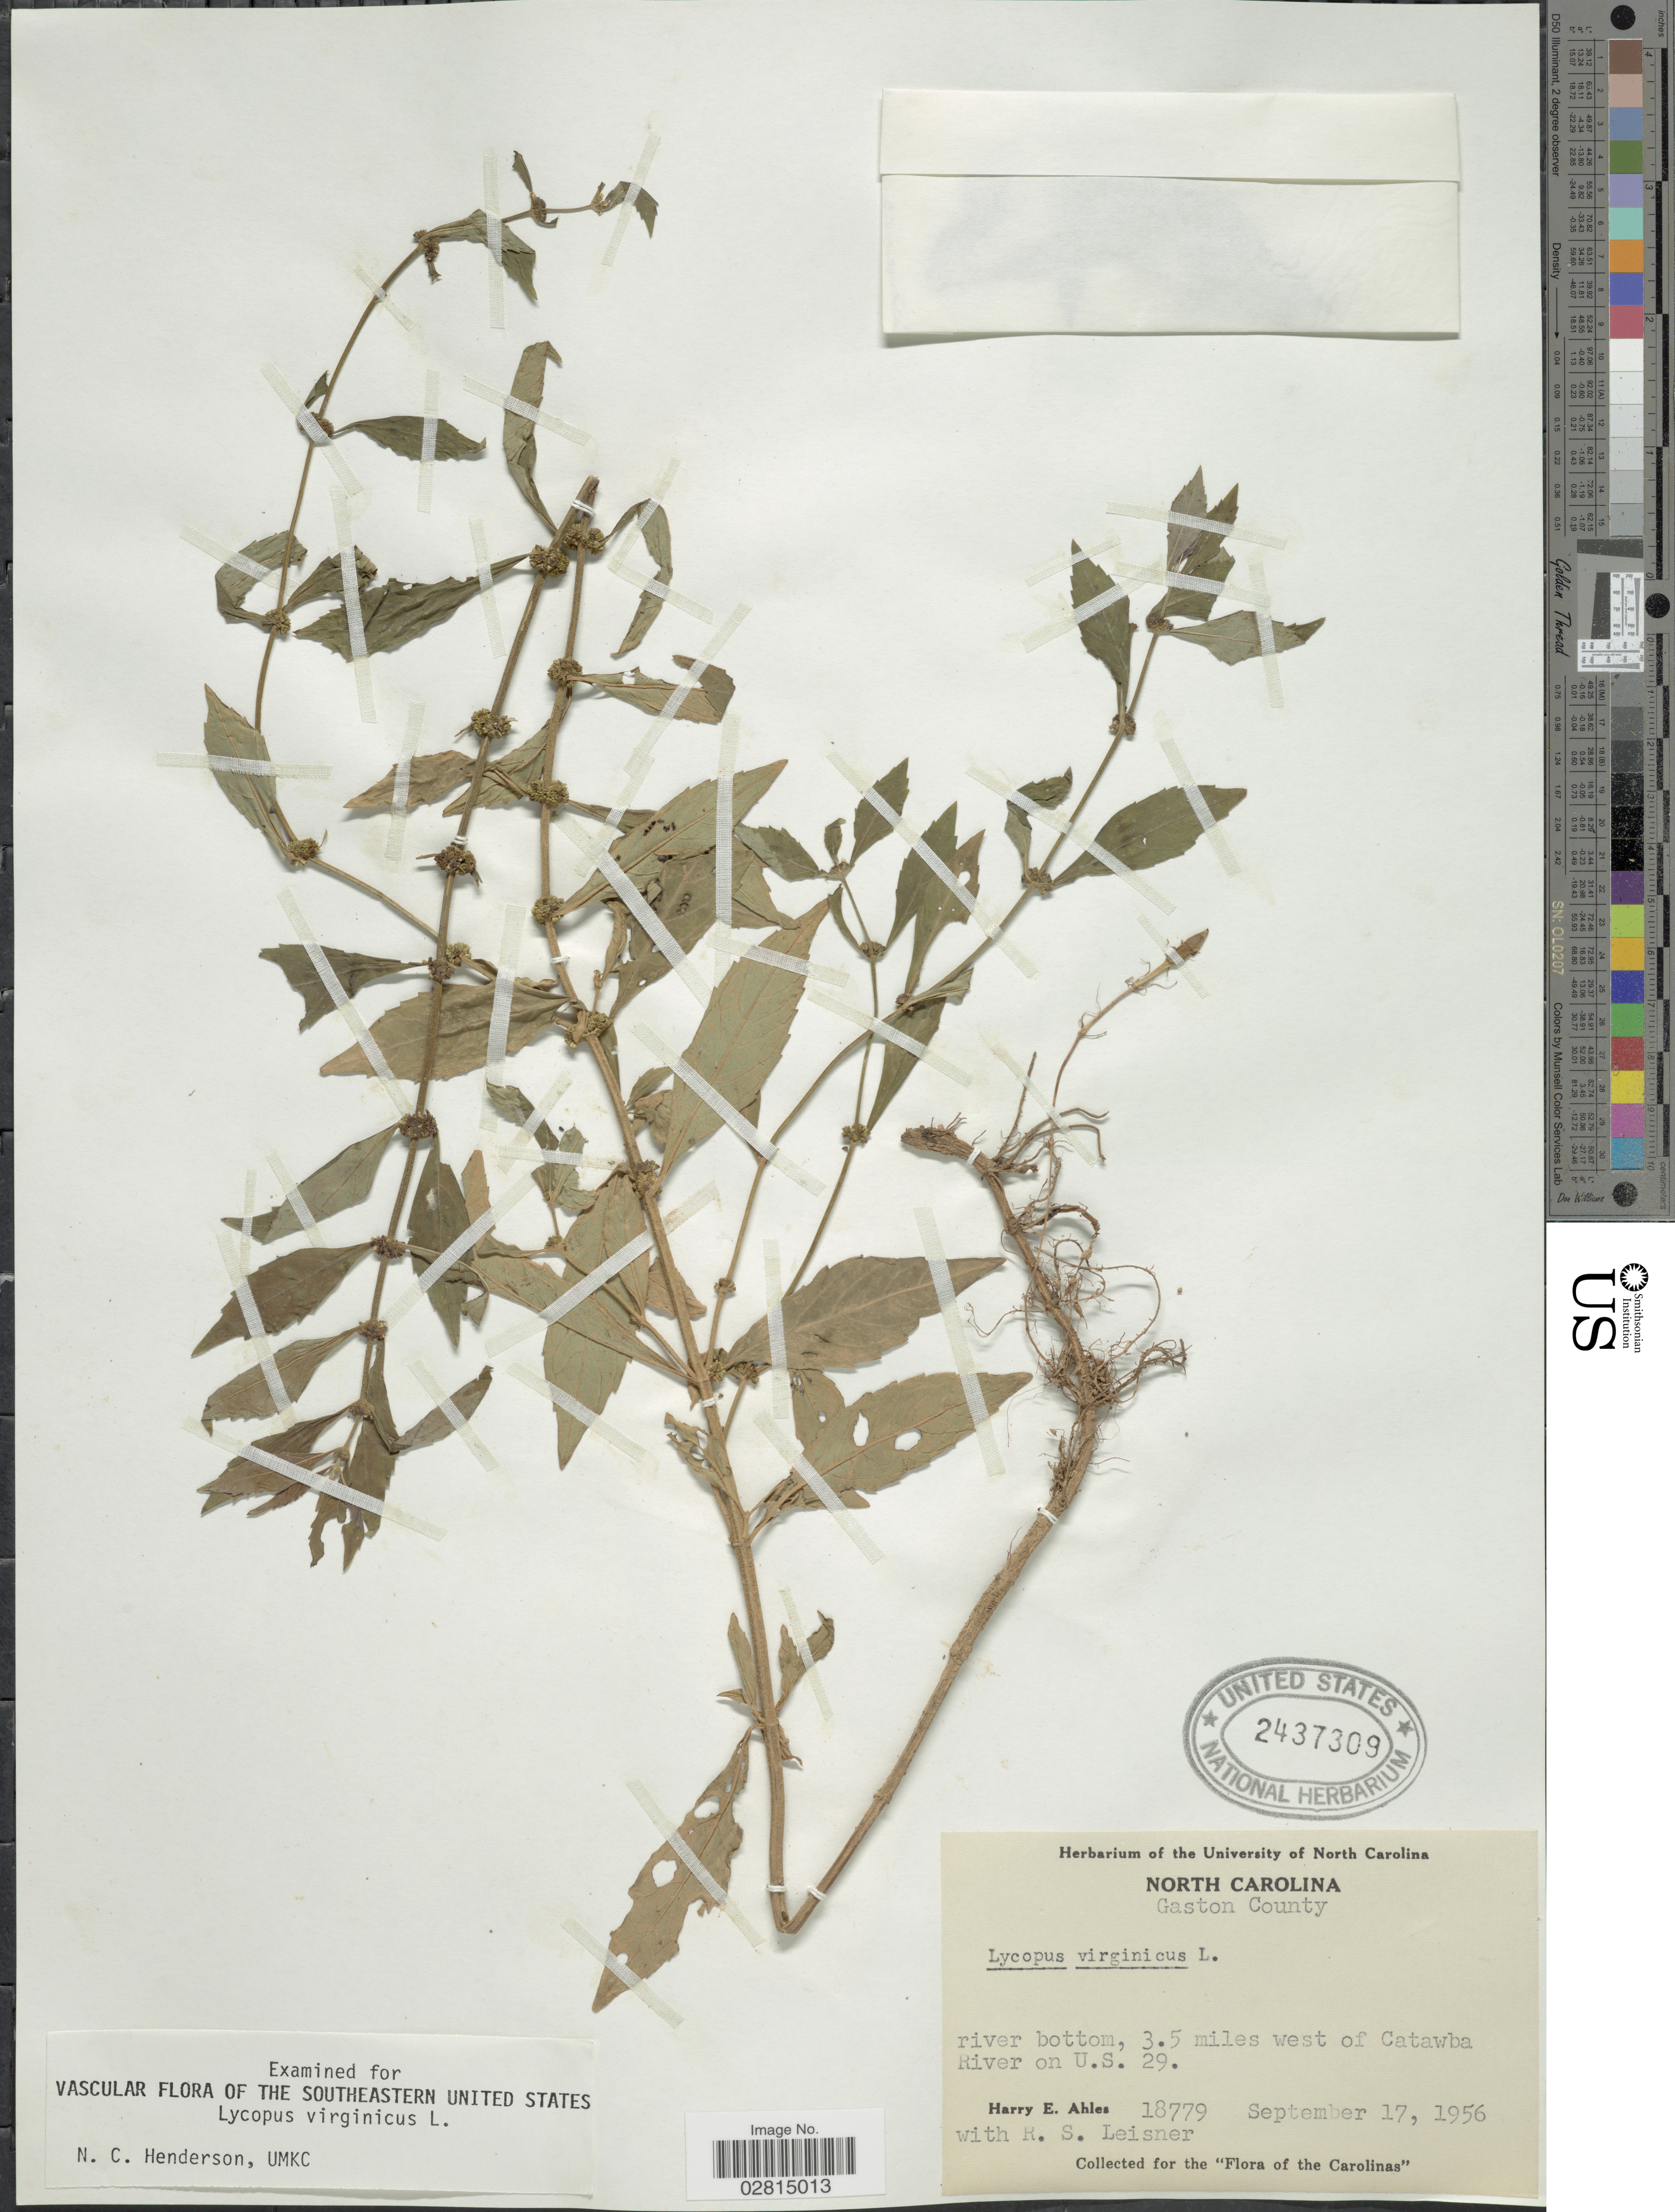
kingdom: Plantae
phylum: Tracheophyta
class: Magnoliopsida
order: Lamiales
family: Lamiaceae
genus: Lycopus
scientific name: Lycopus virginicus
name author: L.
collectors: H. E. Ahles & R. Leisner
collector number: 18779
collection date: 1956-09-17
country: United States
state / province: North Carolina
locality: Gaston County, river bottom, 3.5 miles west of Catawba River on U.S. 29, the Carolinas.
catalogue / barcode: US 2437309